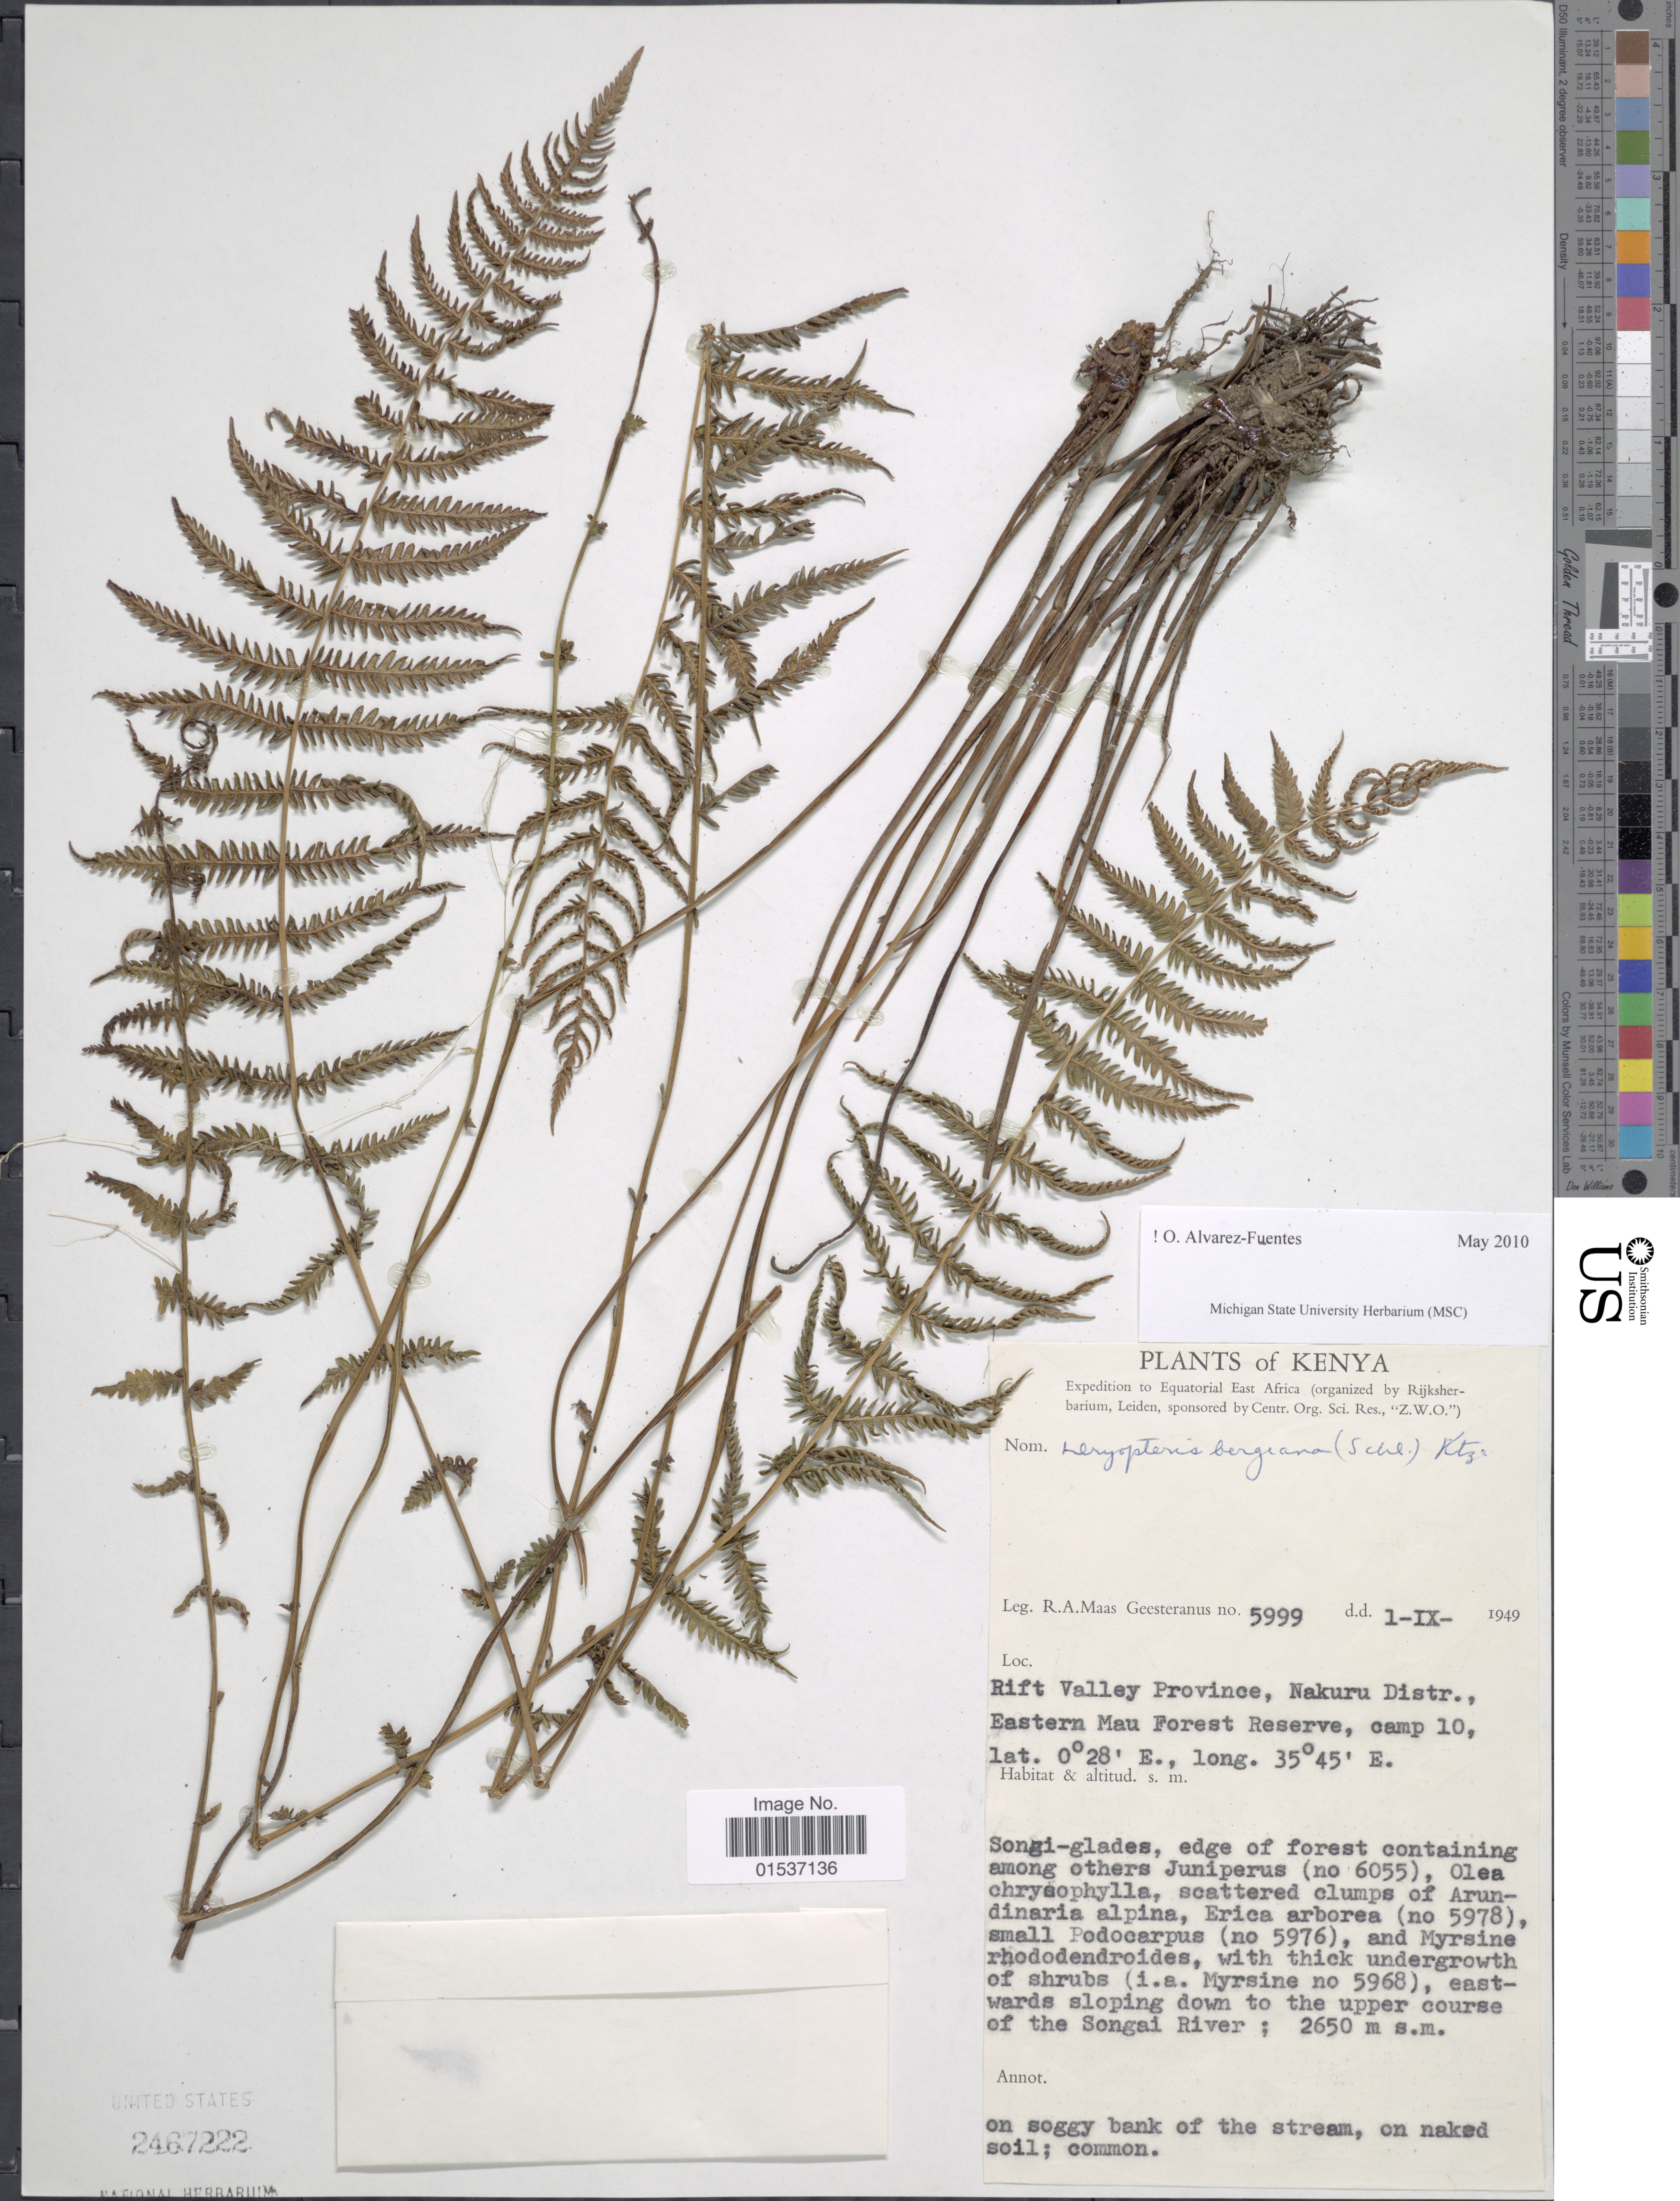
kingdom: Plantae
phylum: Tracheophyta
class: Polypodiopsida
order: Polypodiales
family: Thelypteridaceae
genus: Thelypteris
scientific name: Thelypteris bergiana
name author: (Schltdl.) Ching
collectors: R. A. Maas Geesteranus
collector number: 5999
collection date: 1949-09-01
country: Kenya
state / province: Nakuru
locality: Rift Valley Province, Nakuru Distr., Eastern Mau Forest Reserve, camp 10.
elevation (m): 2650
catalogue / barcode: US 2467222